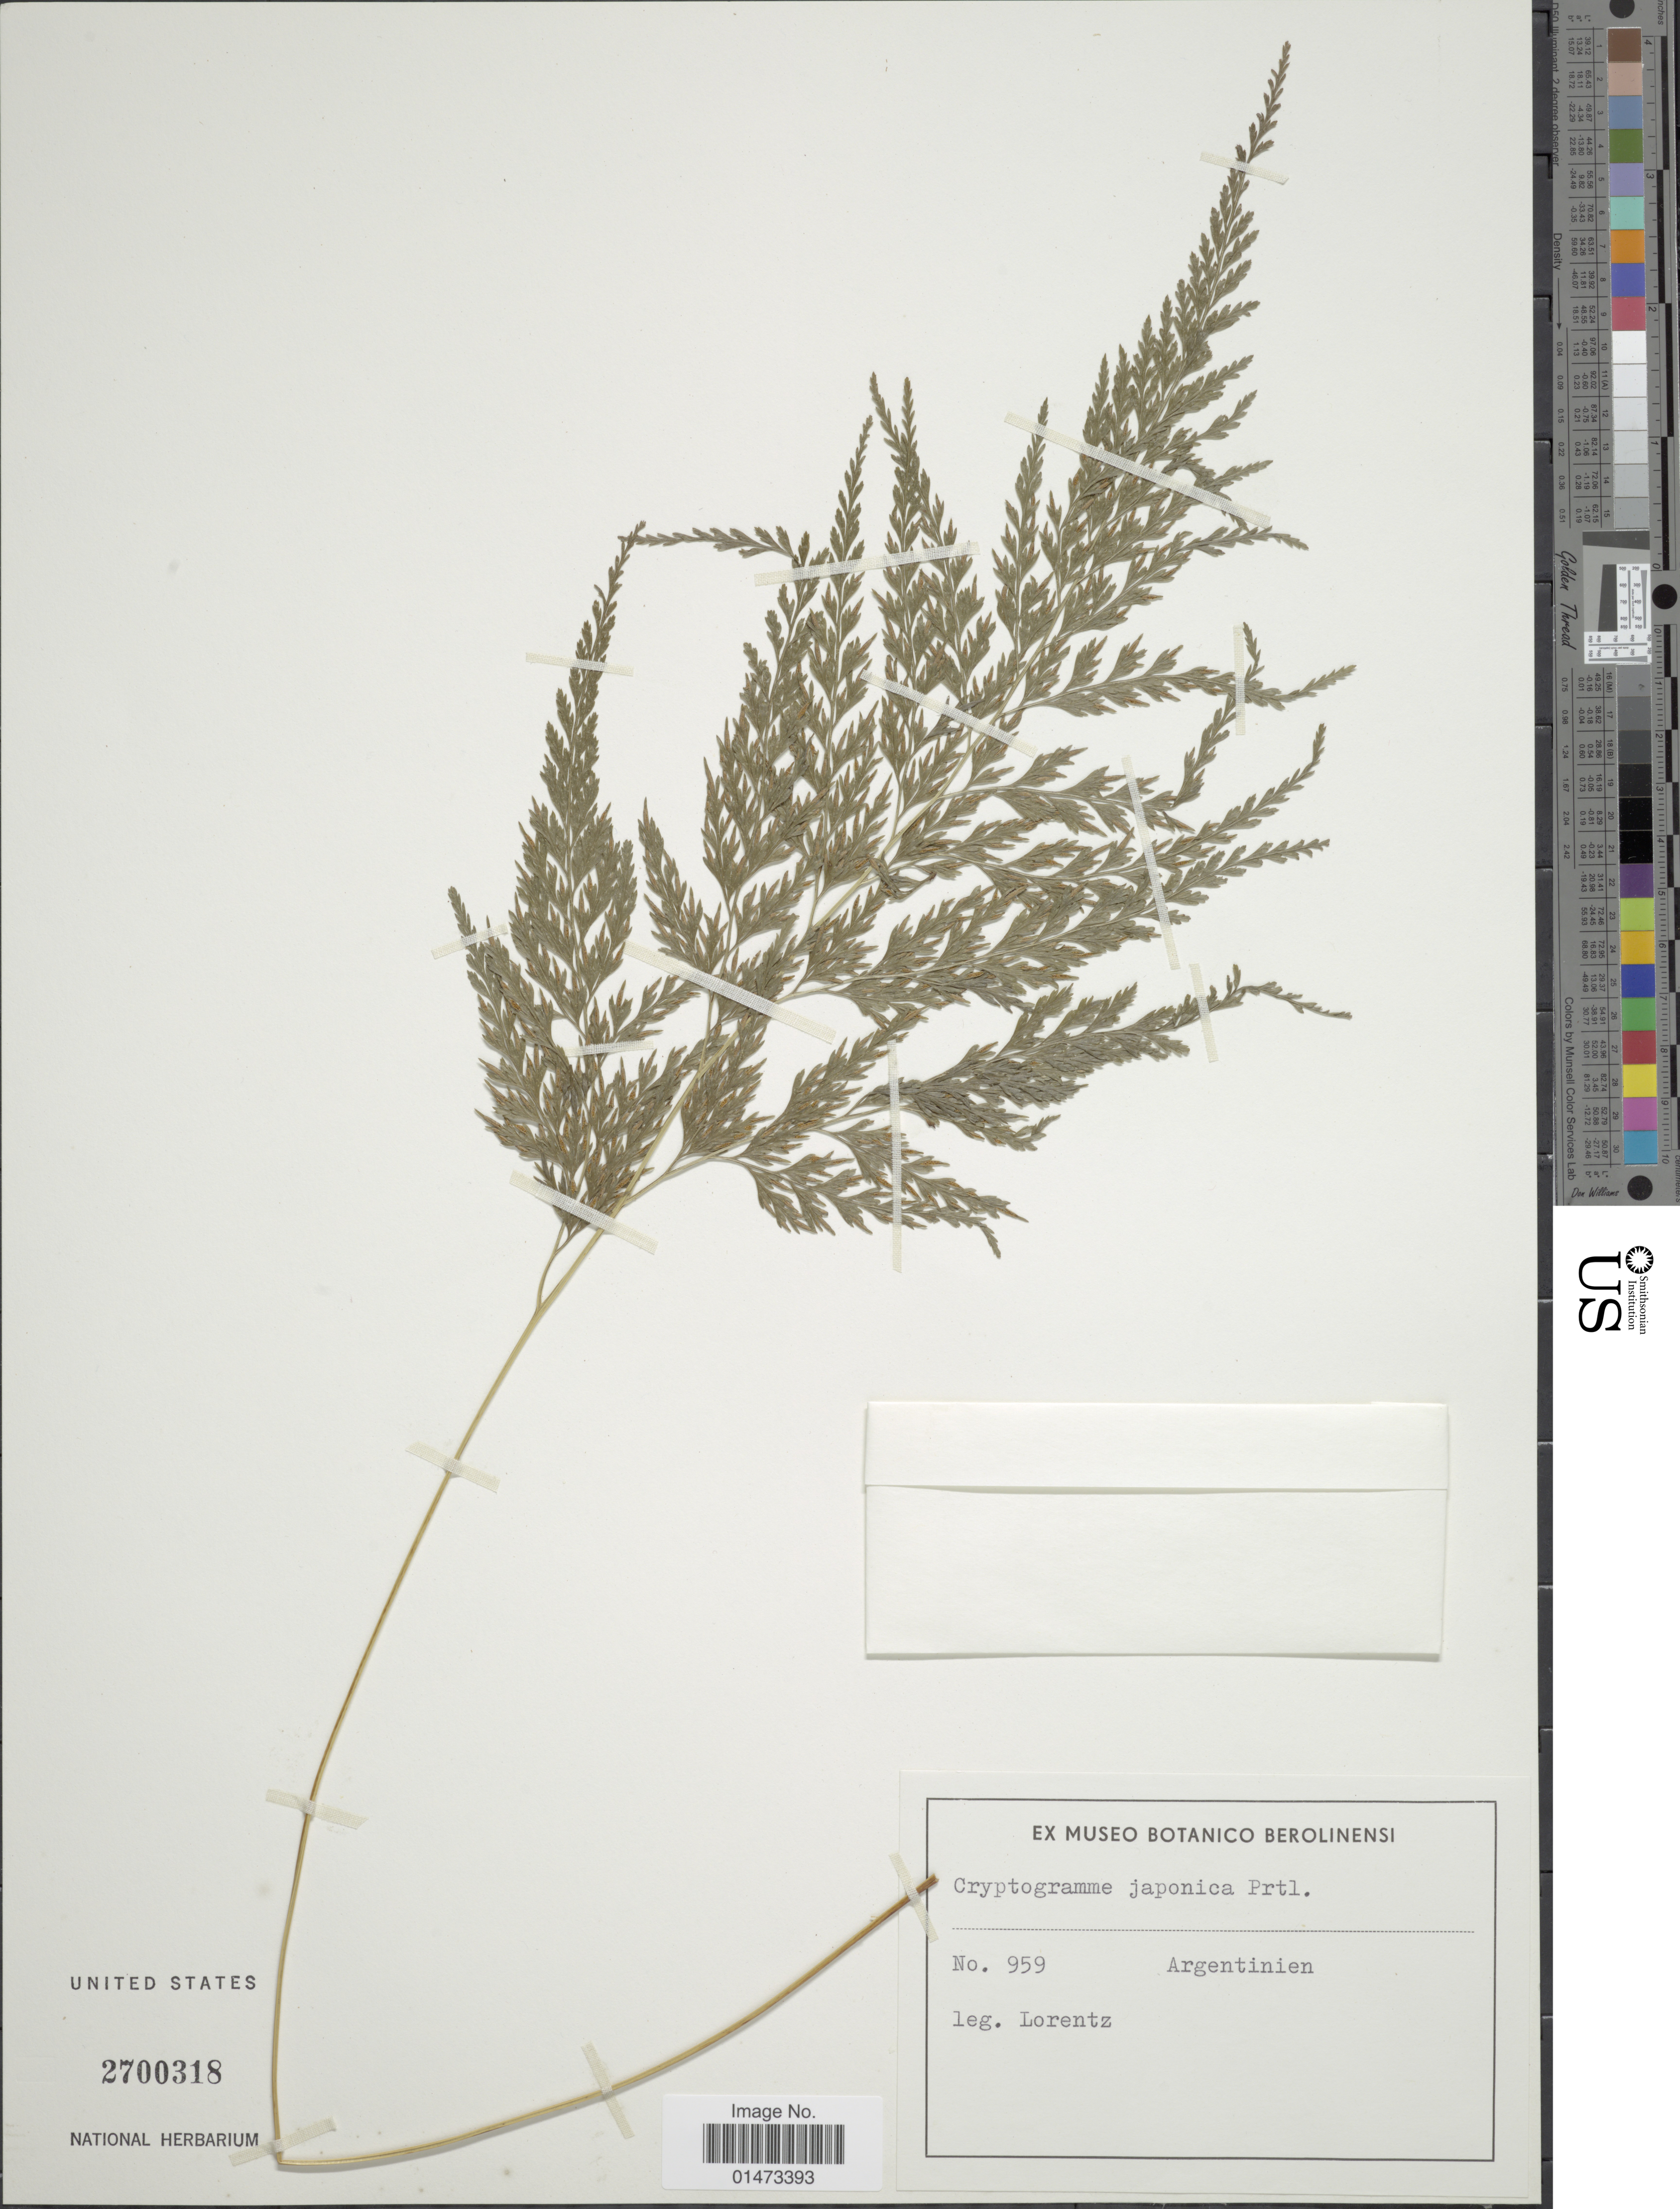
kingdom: Plantae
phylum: Tracheophyta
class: Polypodiopsida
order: Polypodiales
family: Pteridaceae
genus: Onychium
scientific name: Onychium japonicum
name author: (Thunb.) Kunze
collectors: -. Lorentz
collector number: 959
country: Argentina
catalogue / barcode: US 2700318